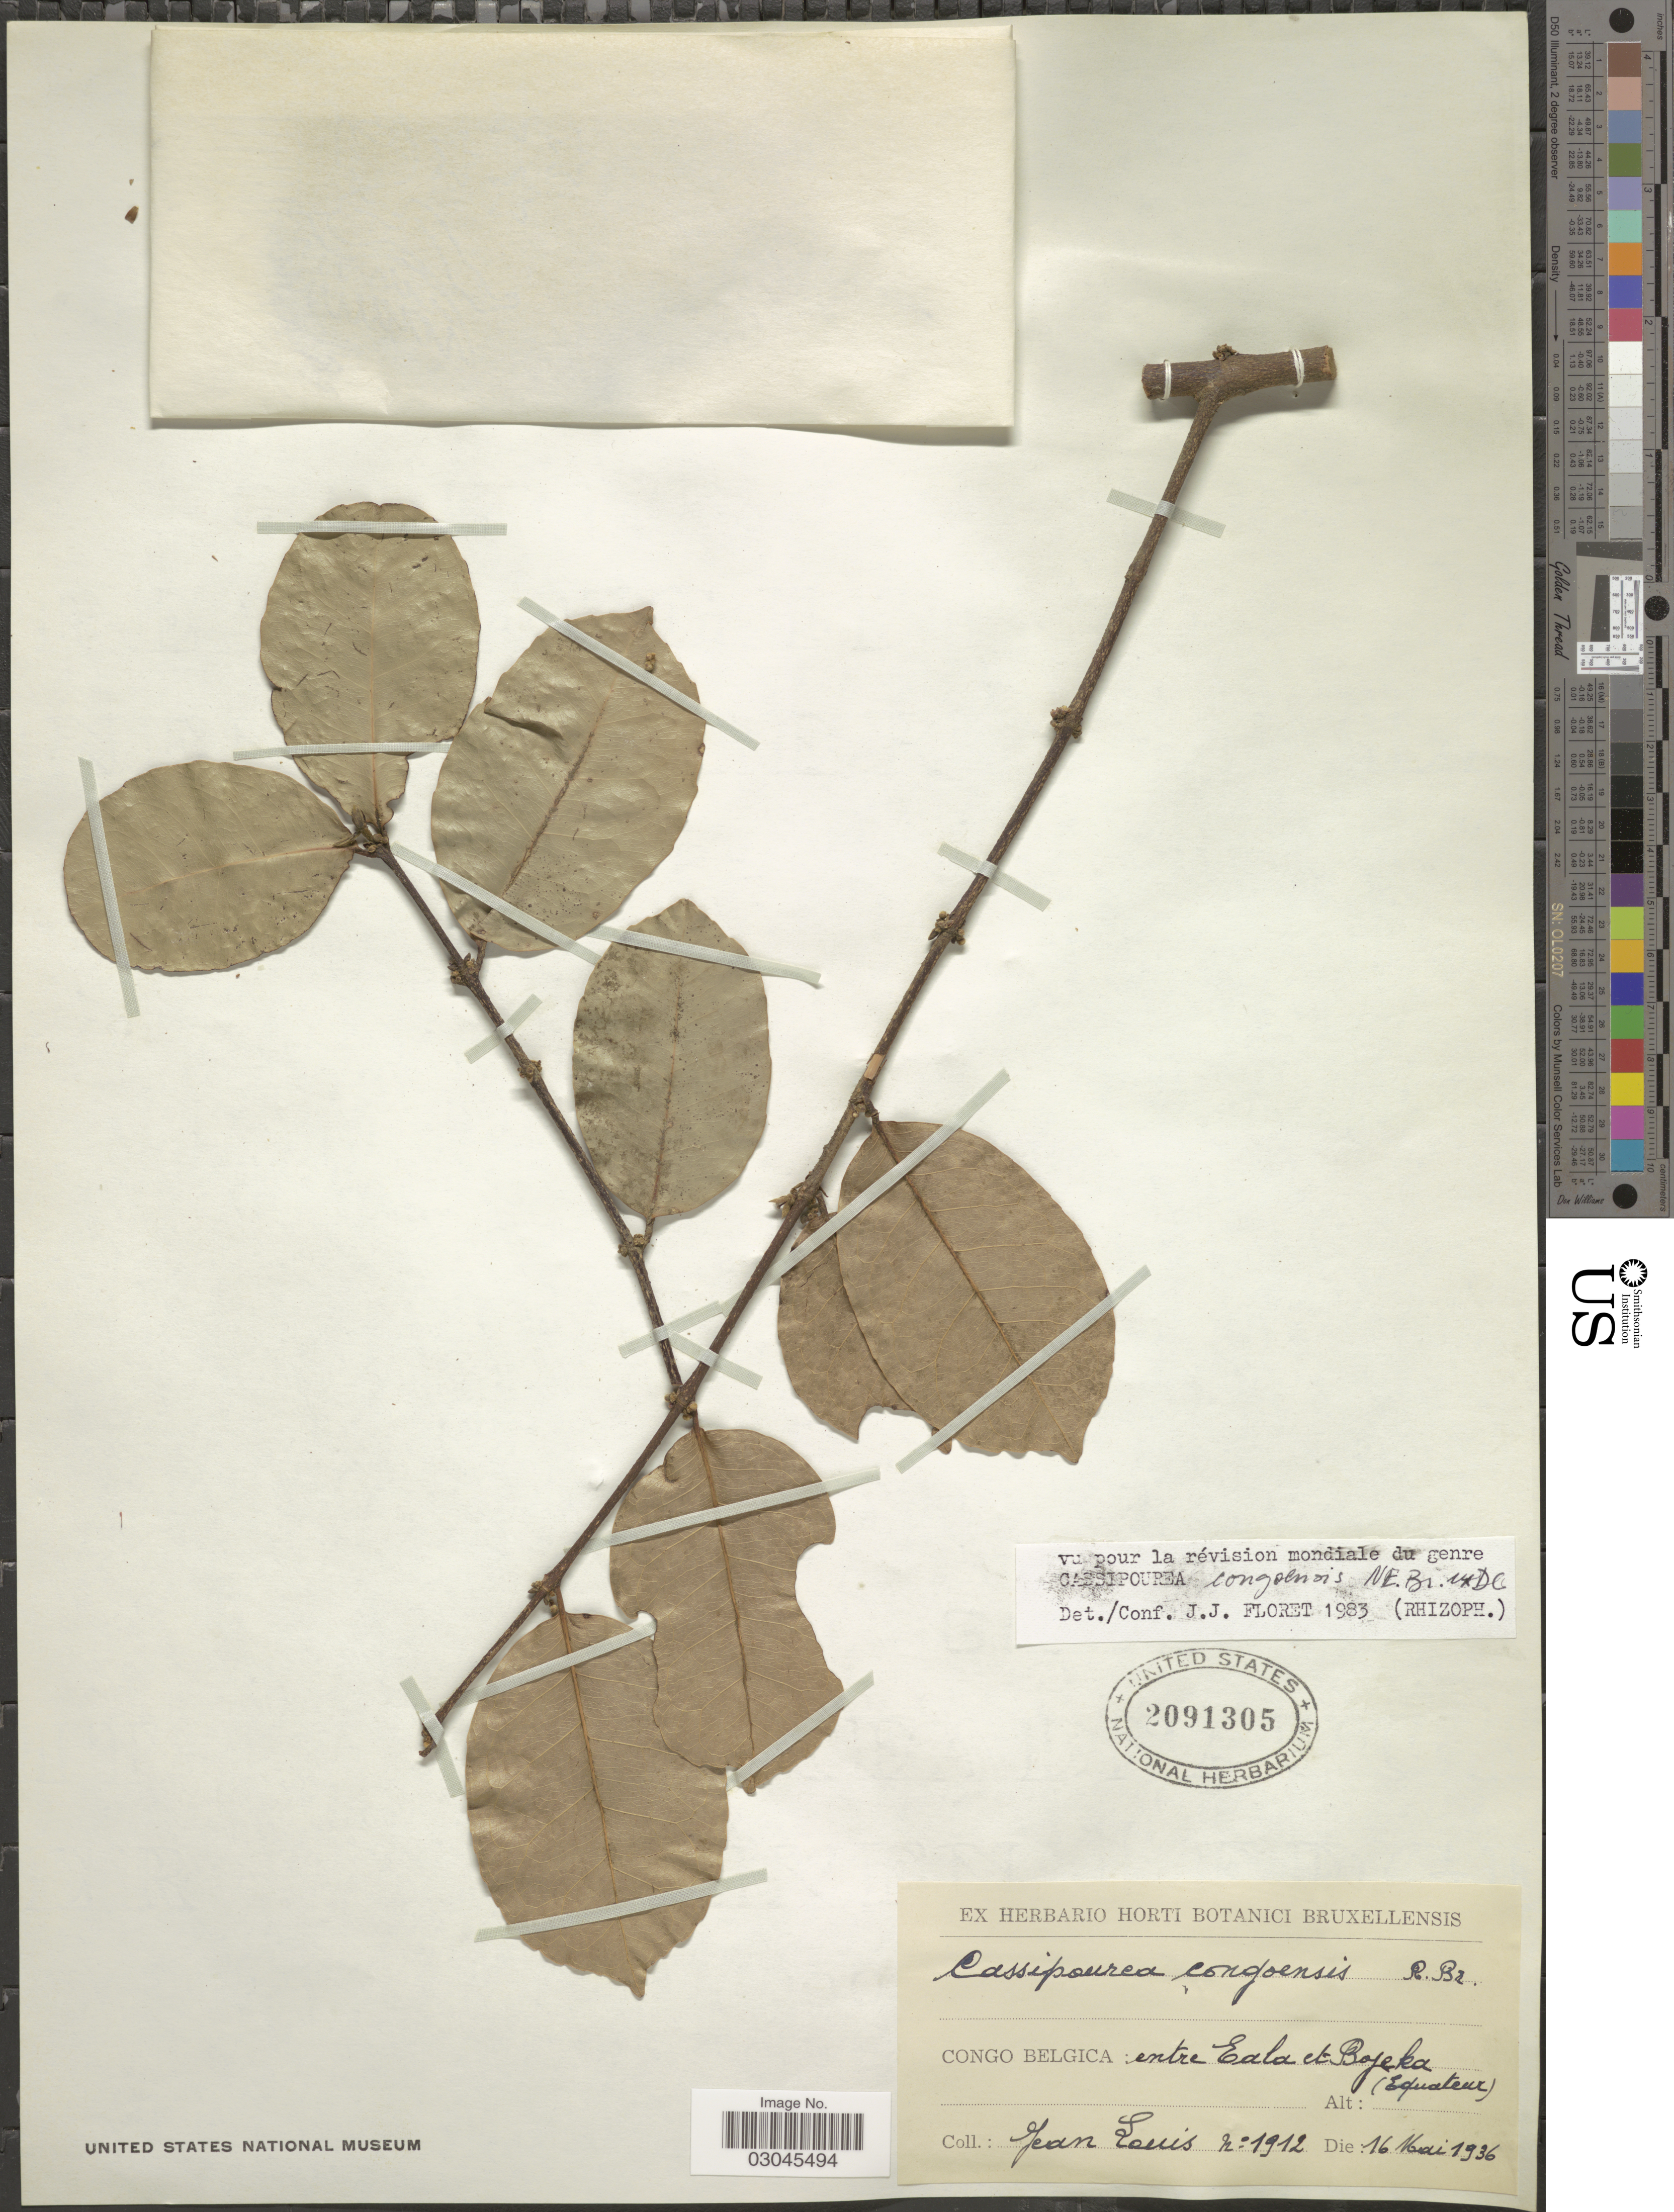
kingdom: Plantae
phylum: Tracheophyta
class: Magnoliopsida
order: Malpighiales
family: Rhizophoraceae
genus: Cassipourea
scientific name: Cassipourea congoensis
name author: R. Br. ex DC.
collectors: J. Louis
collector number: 1912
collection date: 1936-05-16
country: Congo, Democratic Republic of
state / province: Equateur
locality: Entre Eala et Bojeka (Equateur).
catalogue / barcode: US 2091305